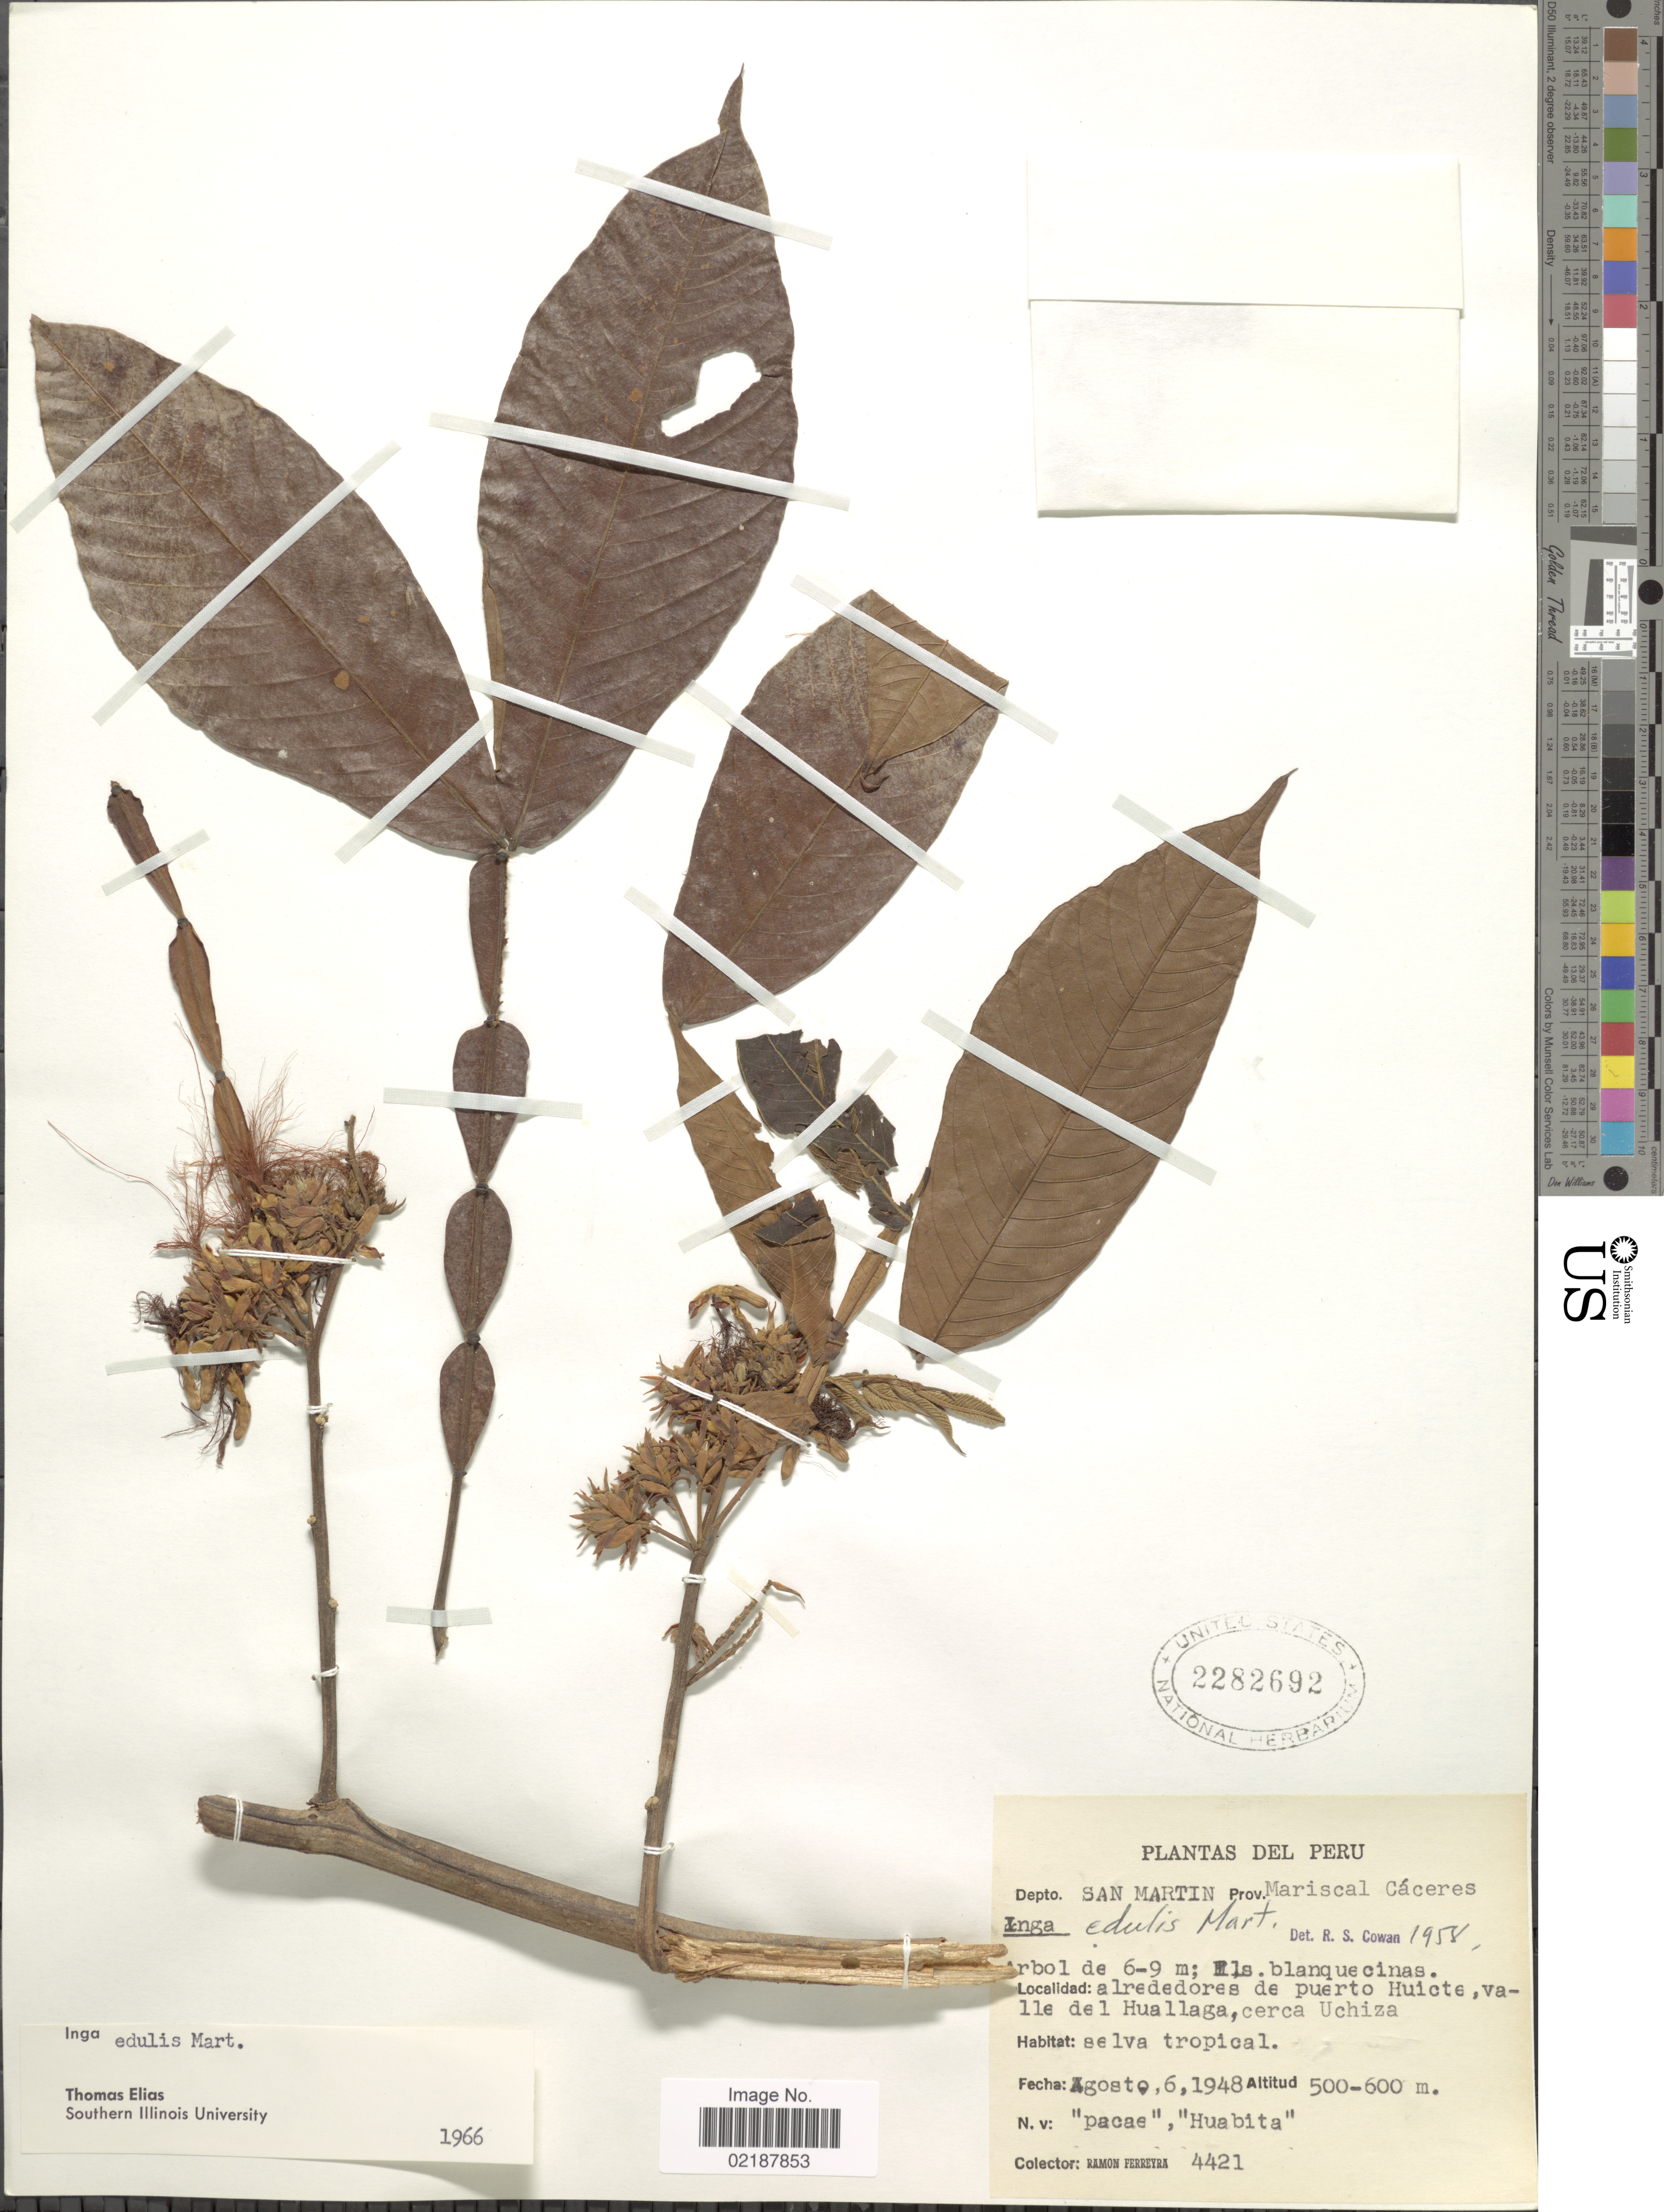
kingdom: Plantae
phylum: Tracheophyta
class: Magnoliopsida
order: Fabales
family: Fabaceae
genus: Inga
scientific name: Inga edulis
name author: Mart.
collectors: R. A. Ferreyra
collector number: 4421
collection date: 1948-08-06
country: Peru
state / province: San Martín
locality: Depto. San Martin, Prov. Mariscal Caceres, alrededores de puerto Huicte, varlle del Huallaga, cerca Uchiza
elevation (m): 500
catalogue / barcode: US 2282692